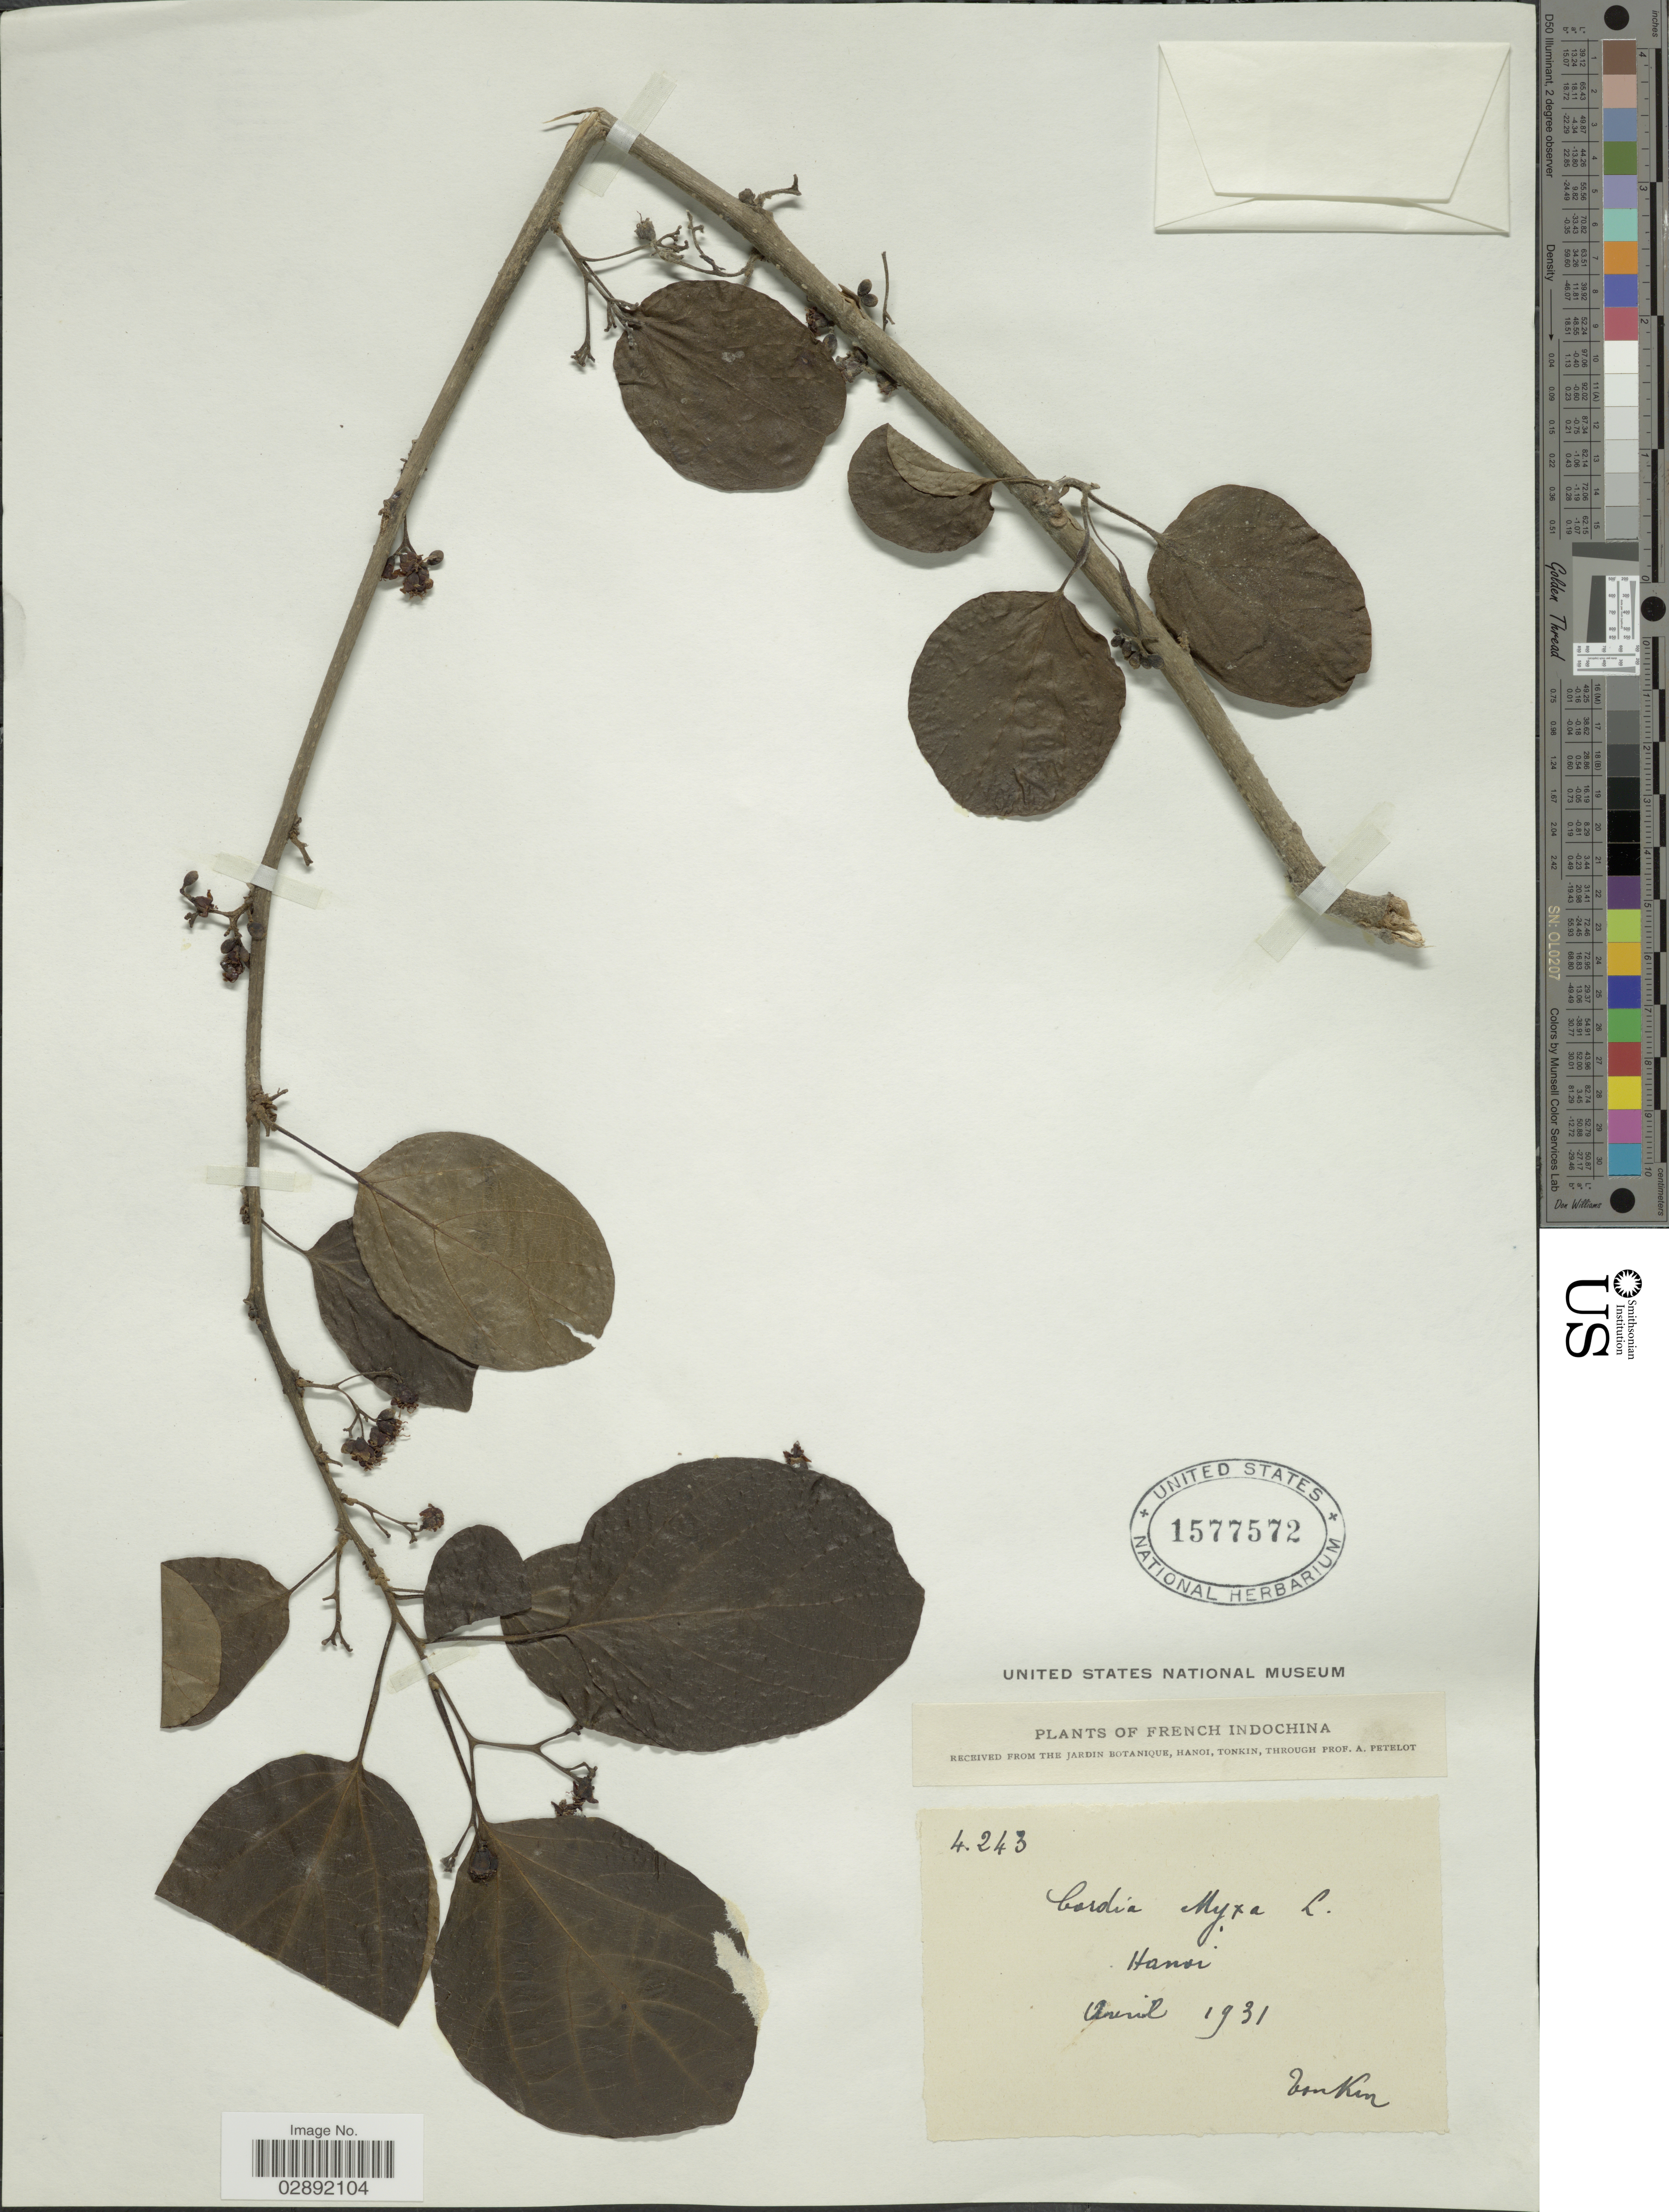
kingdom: Plantae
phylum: Tracheophyta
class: Magnoliopsida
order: Boraginales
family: Cordiaceae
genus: Cordia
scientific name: Cordia dichotoma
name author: G. Forst.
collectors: A. Petelot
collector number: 4243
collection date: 1931-04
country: Vietnam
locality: French Indochina. Tonkin. Hanoi.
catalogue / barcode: US 1577572